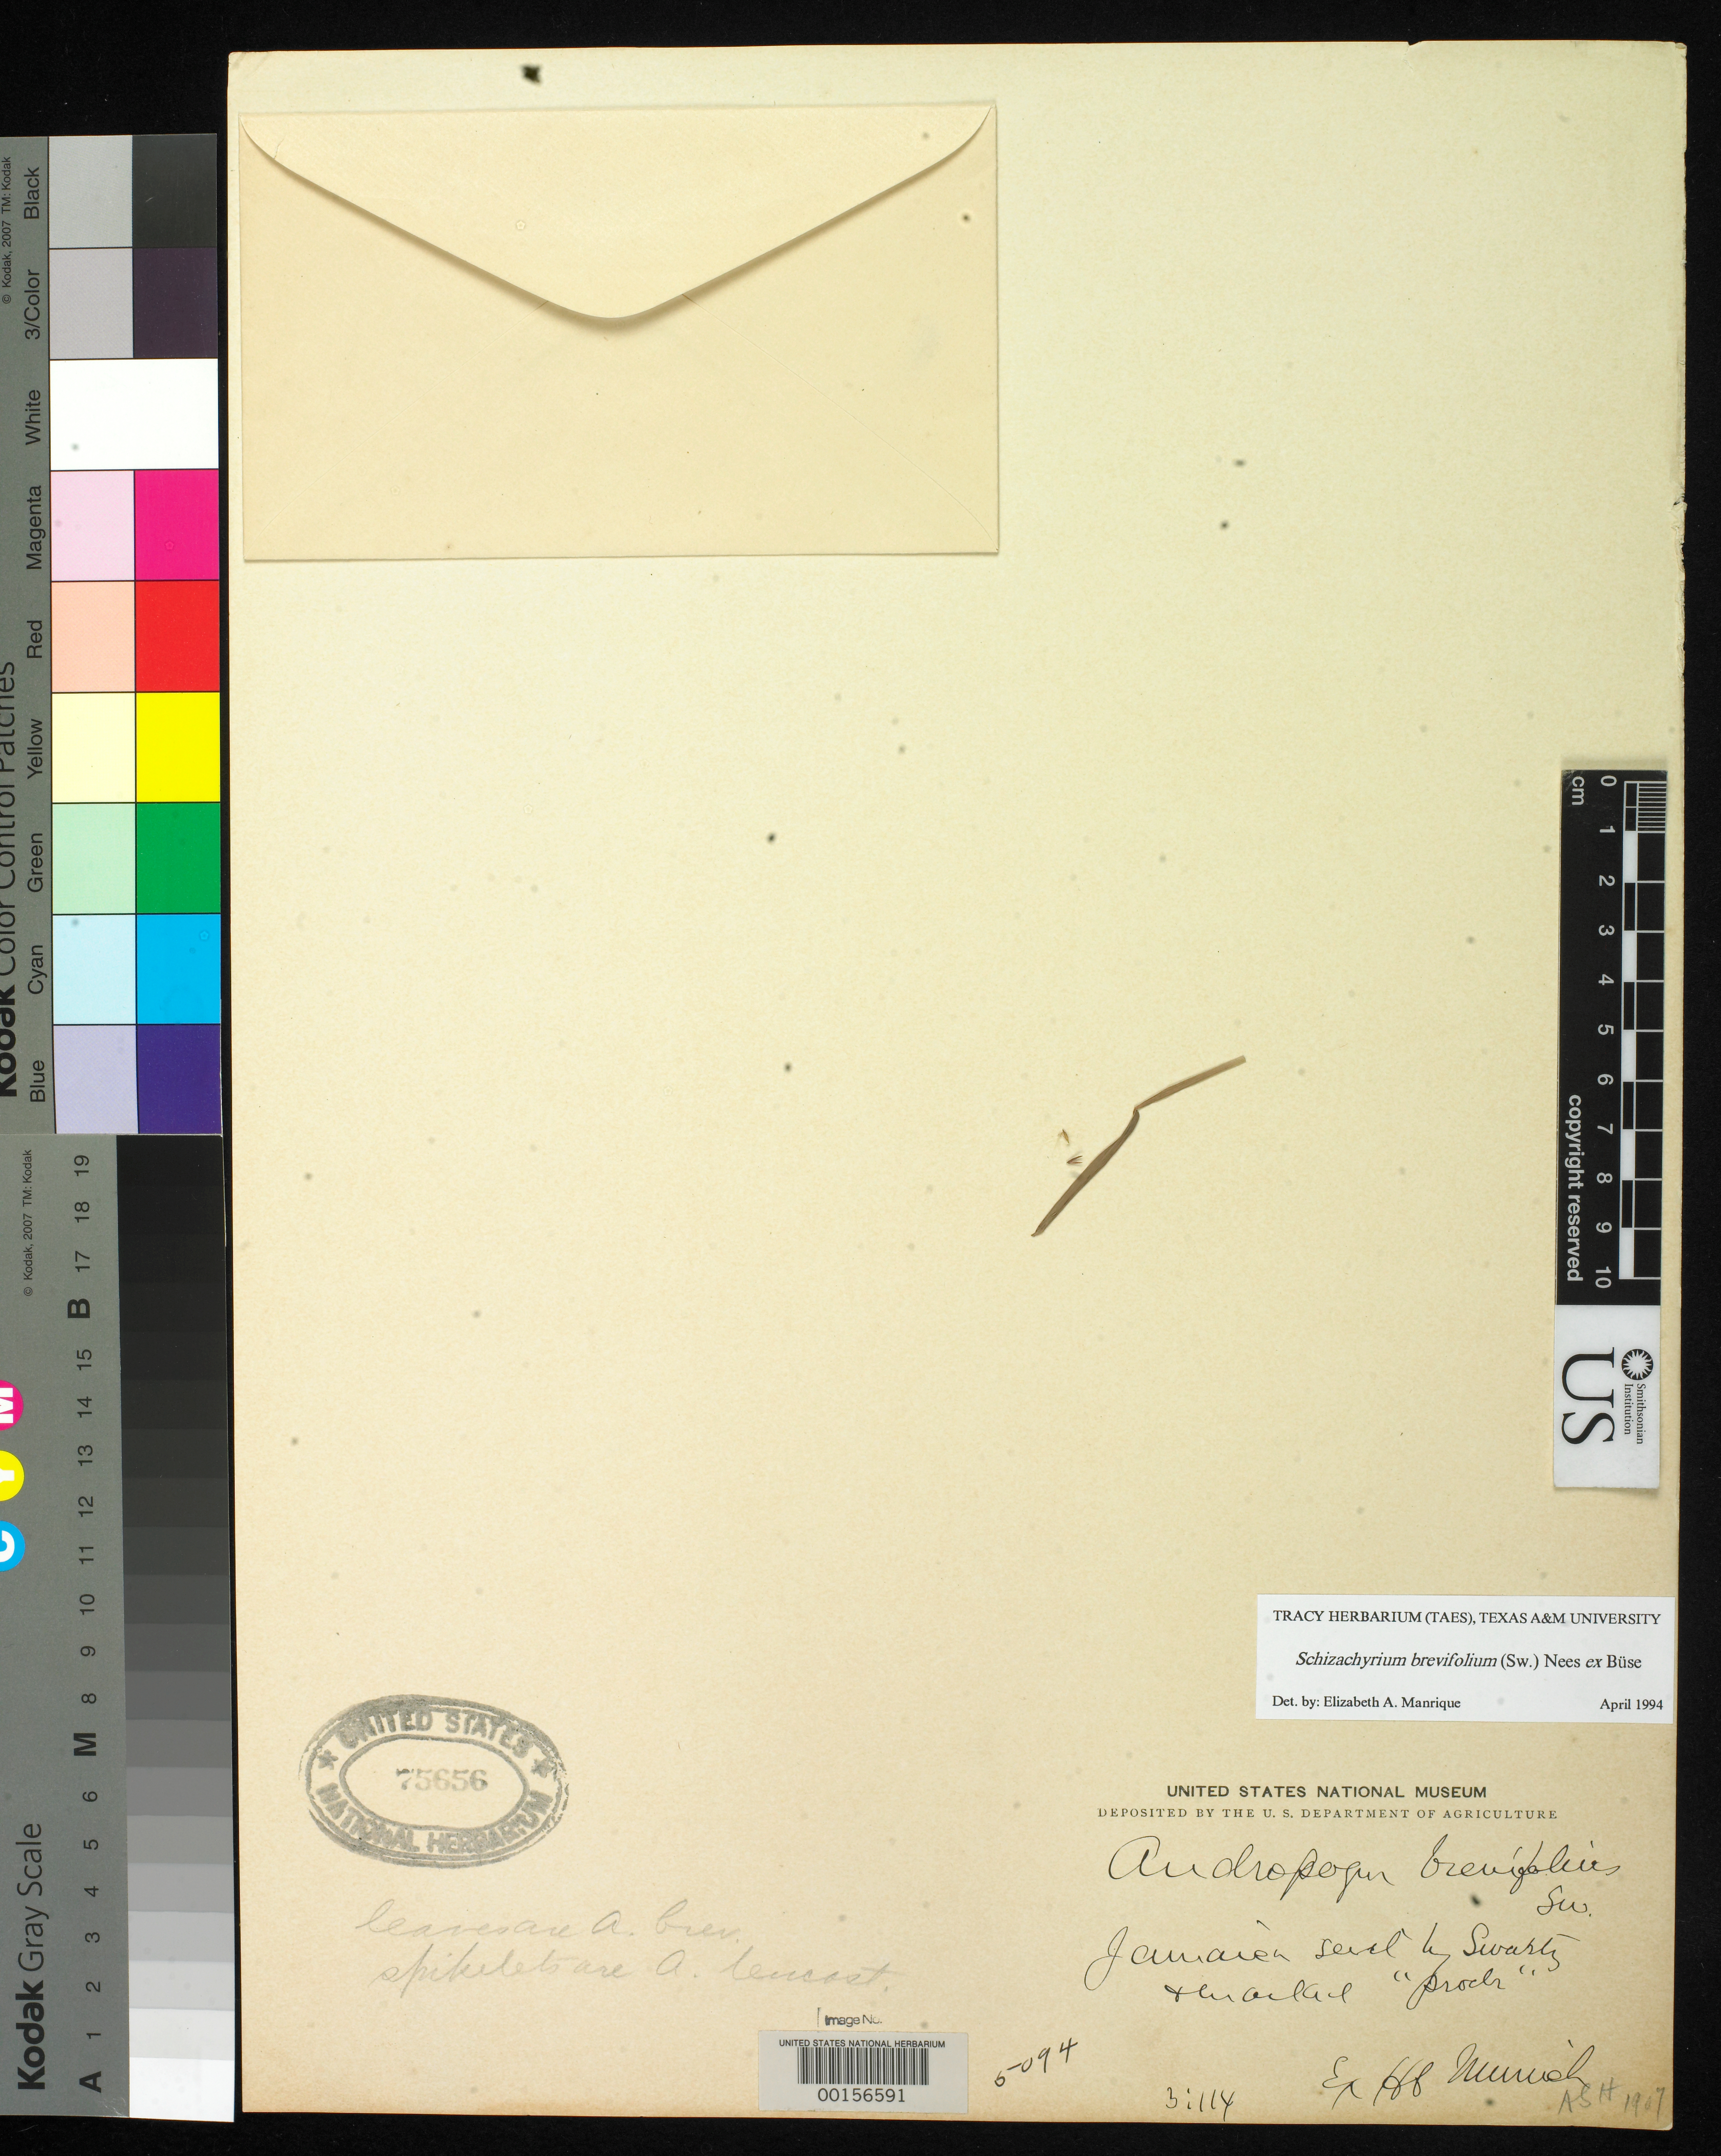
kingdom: Plantae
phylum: Tracheophyta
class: Liliopsida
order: Poales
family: Poaceae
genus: Andropogon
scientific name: Andropogon brevifolius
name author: Sw.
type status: Type Fragment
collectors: ex herb. Munich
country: Jamaica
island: Greater Antilles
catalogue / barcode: US 75656